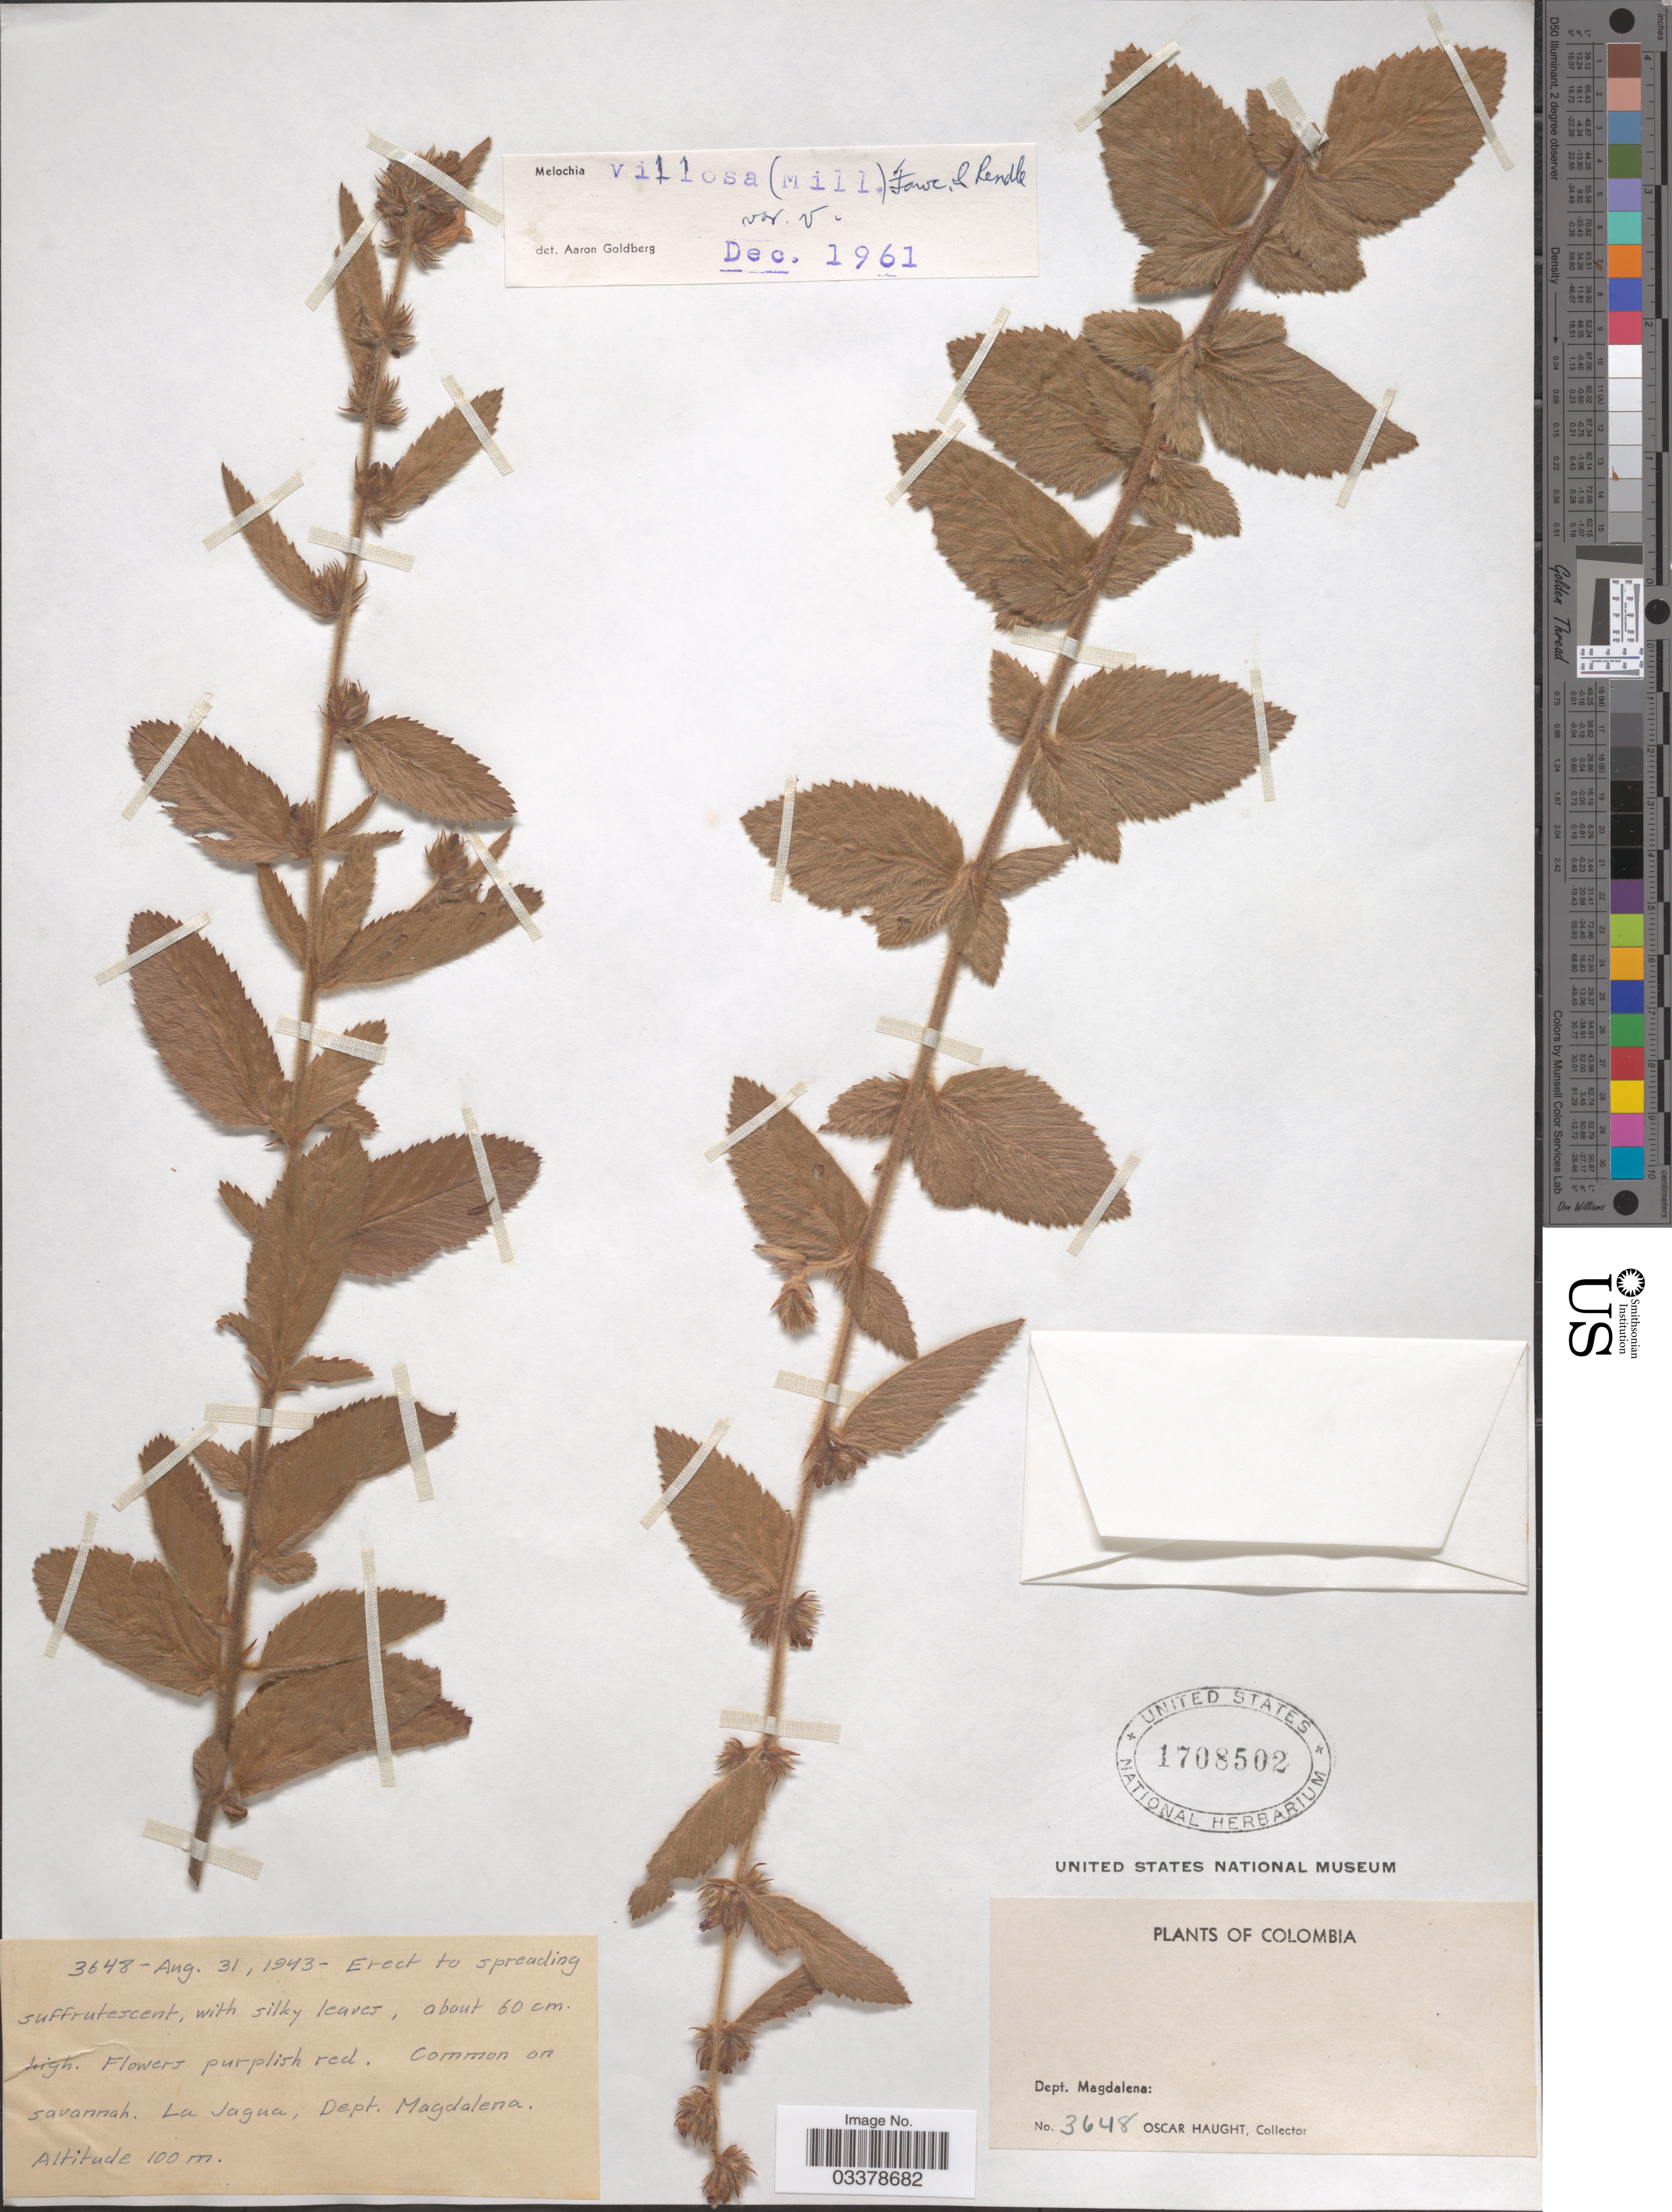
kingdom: Plantae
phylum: Tracheophyta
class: Magnoliopsida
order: Malvales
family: Malvaceae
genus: Melochia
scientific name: Melochia spicata var. spicata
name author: (L.) Fryxell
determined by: Dorr, L. J., (BOT), Smithsonian Institution - National Museum of Natural History (UNITED STATES)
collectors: O. Haught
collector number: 3648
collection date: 1943-08-31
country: Colombia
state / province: Magdalena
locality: Dept. Magdalena. La Jagua.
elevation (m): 100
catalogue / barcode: US 1708502